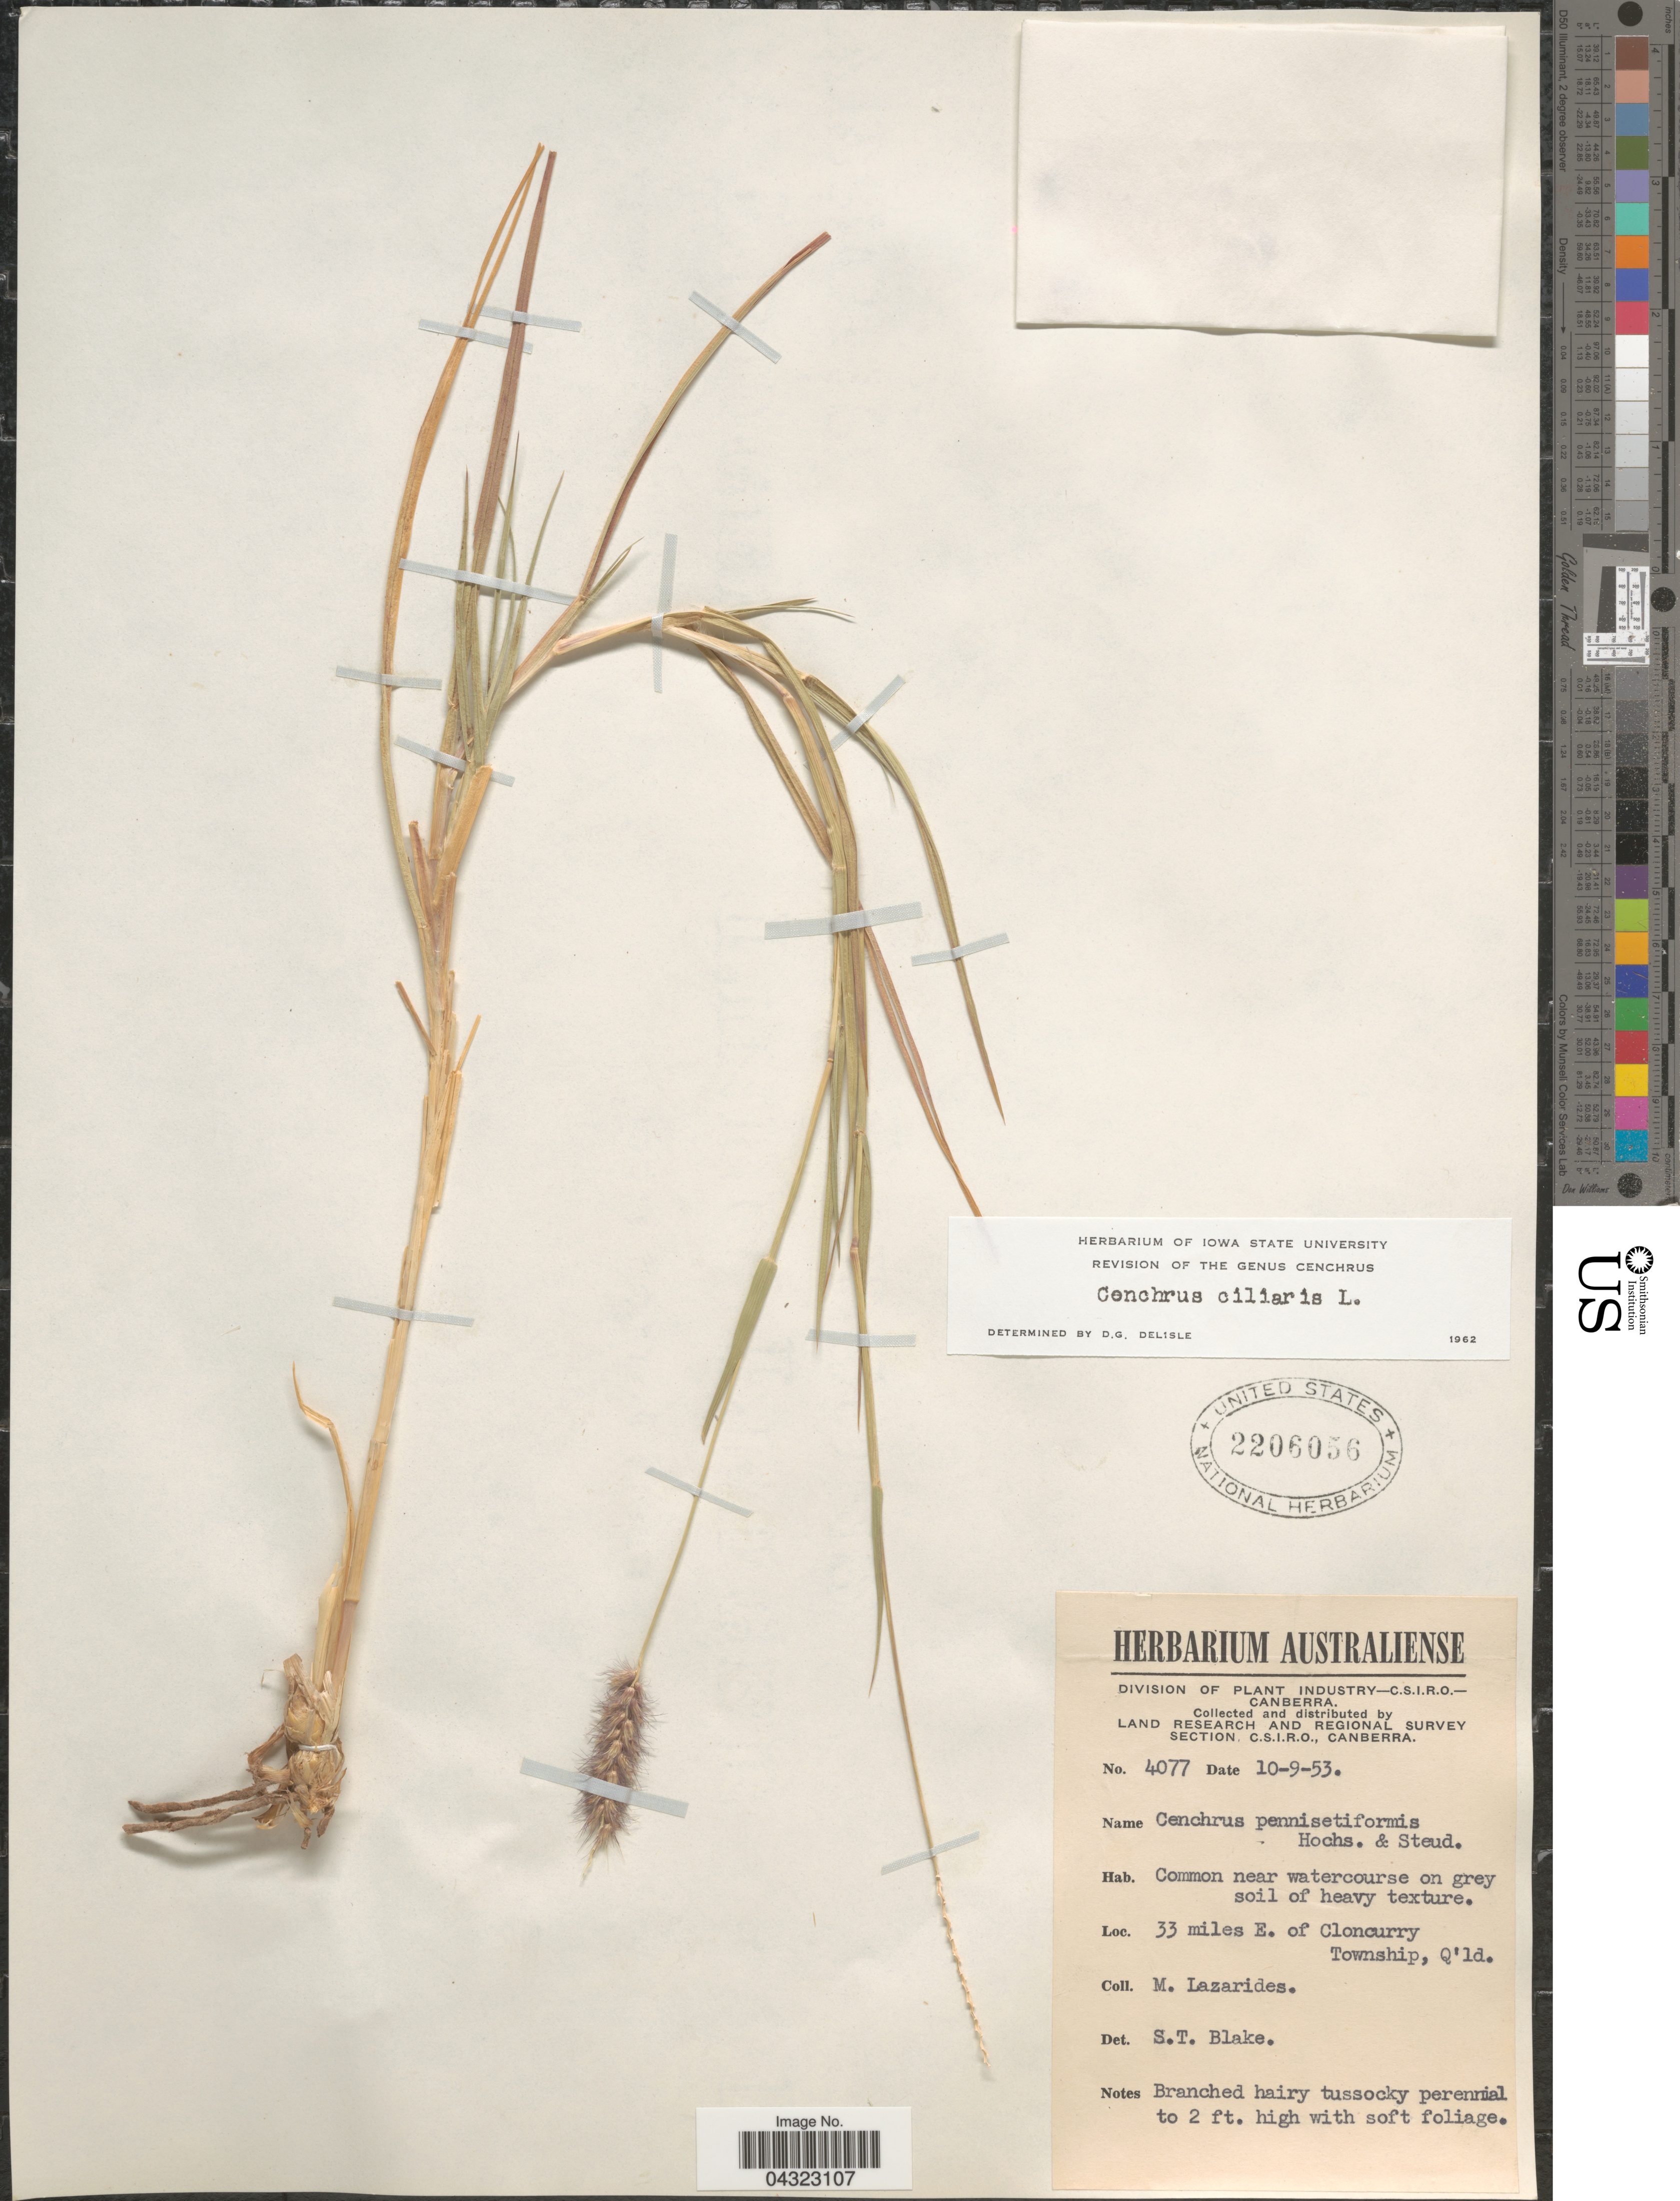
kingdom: Plantae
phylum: Tracheophyta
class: Liliopsida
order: Poales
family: Poaceae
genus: Cenchrus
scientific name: Cenchrus pennisetiformis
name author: Hochst. & Steud. ex Steud.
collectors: M. Lazarides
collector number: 4077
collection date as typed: Transcribed d/m/y: 10/9/53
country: Australia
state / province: Queensland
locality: Land Research and Regional Survey Section. 33 miles E. of Cloncurry Township, Q'ld.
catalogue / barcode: US 2206056